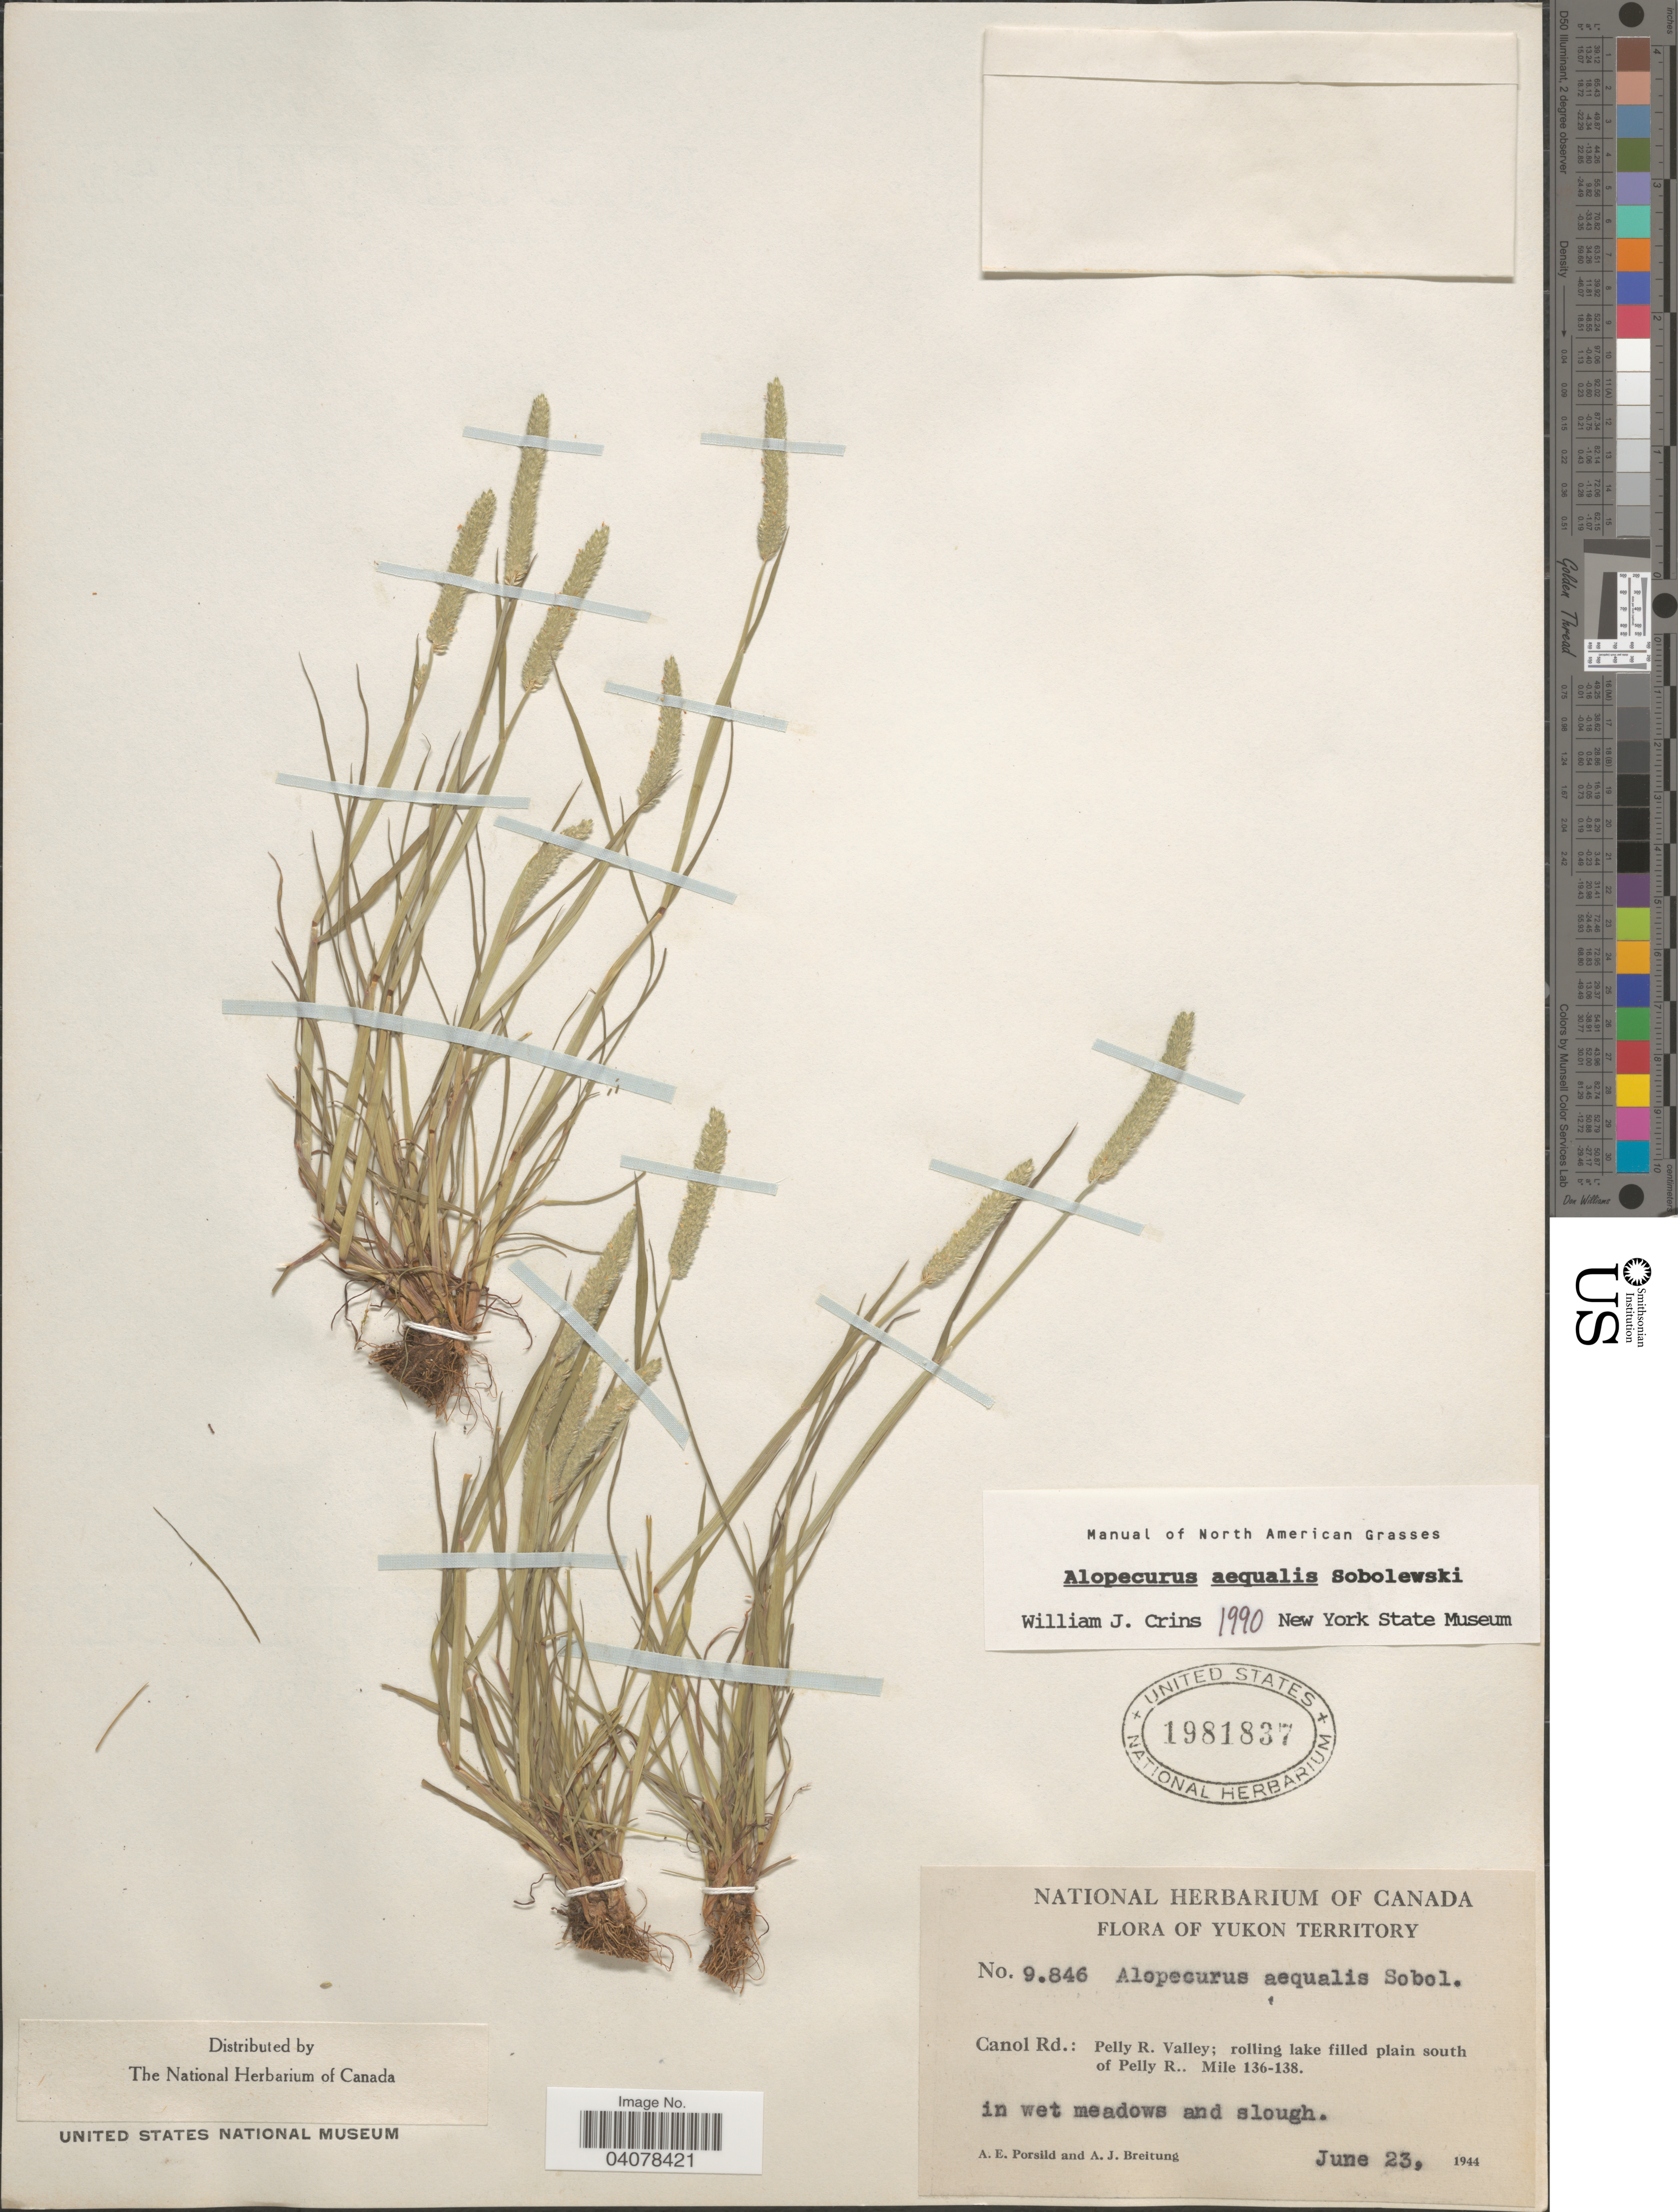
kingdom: Plantae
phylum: Tracheophyta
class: Liliopsida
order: Poales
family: Poaceae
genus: Alopecurus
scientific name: Alopecurus aequalis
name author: Sobol.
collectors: A. E. Porsild & A. Breitung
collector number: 9846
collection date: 1944-06-23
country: Canada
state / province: Yukon Territory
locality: Canol Rd.: Pelly R. Valley; rolling lake filled plain south of Pelly R. Mile 136-138 in wet meadows and slough.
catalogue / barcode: US 1981837